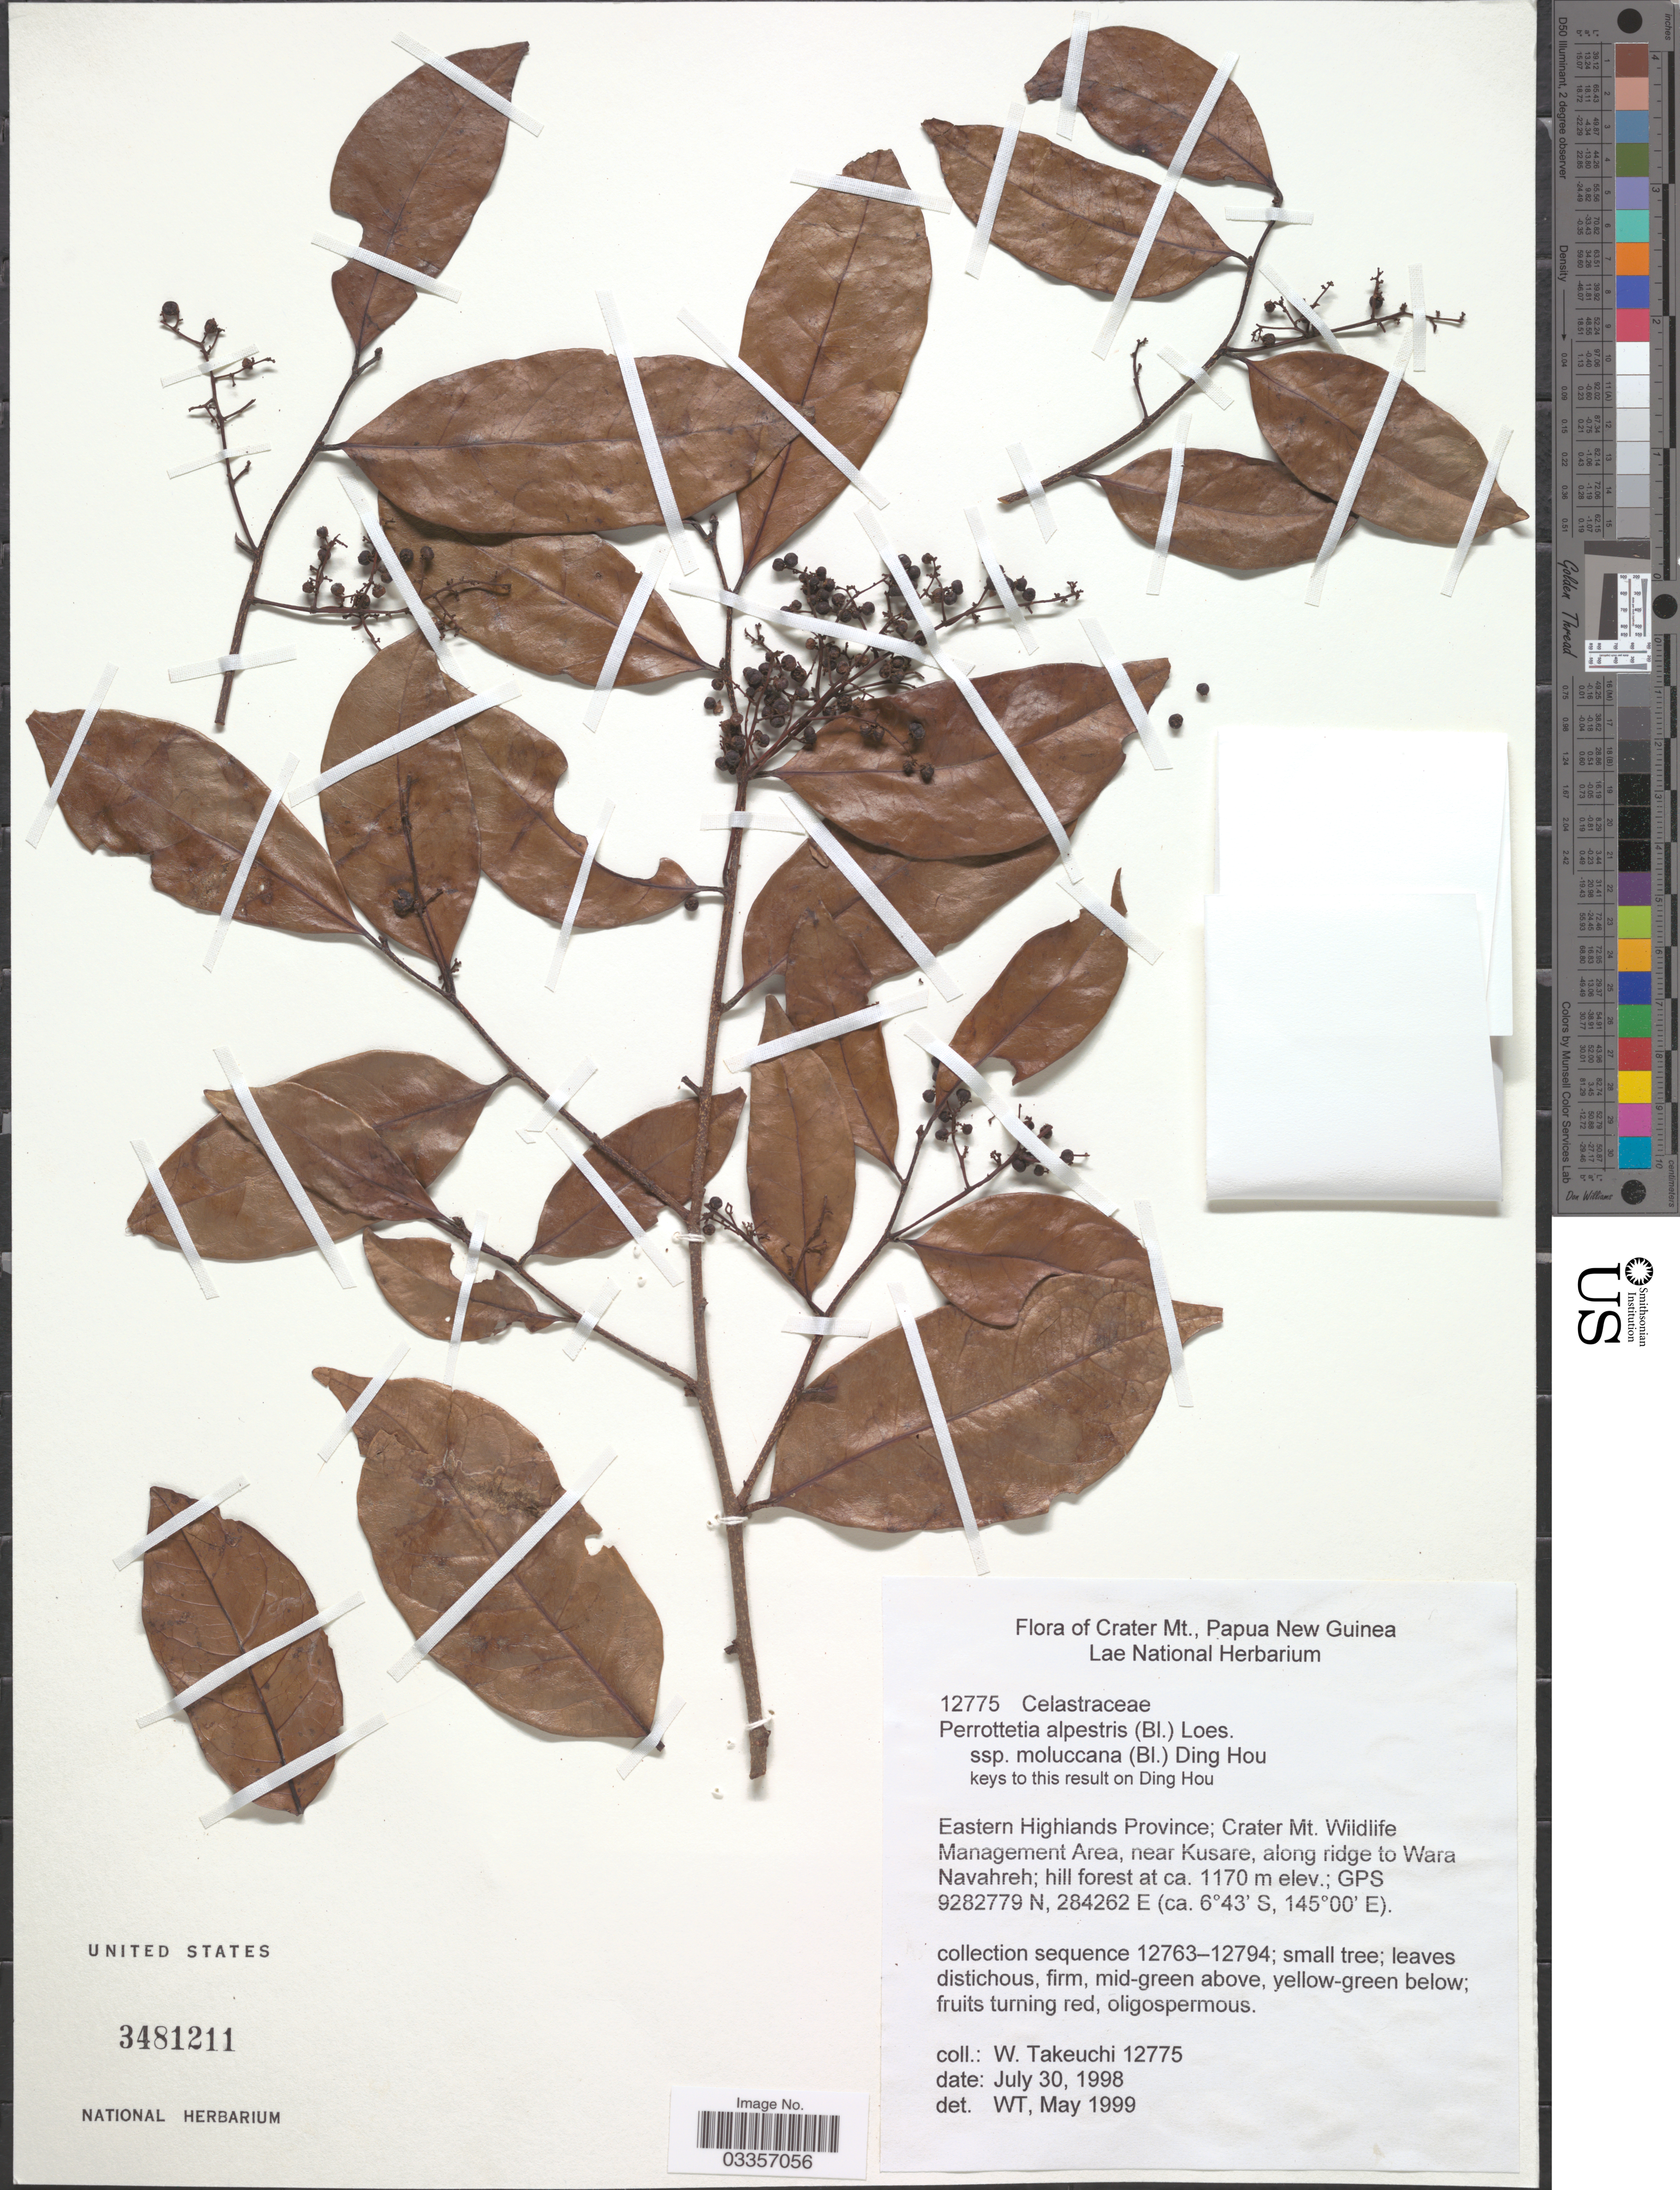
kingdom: Plantae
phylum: Tracheophyta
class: Magnoliopsida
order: Huerteales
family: Dipentodontaceae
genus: Perrottetia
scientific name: Perrottetia alpestris subsp. moluccana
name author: (Blume) Ding Hou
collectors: W. Takeuchi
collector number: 12775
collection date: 1998-07-30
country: Papua New Guinea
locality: Crater Mt., Eastern Highlands Province; Crater Mt. Wildlife Management Area, near Kusare, along ridge to Wara Navahreh.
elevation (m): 1170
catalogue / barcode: US 3481211